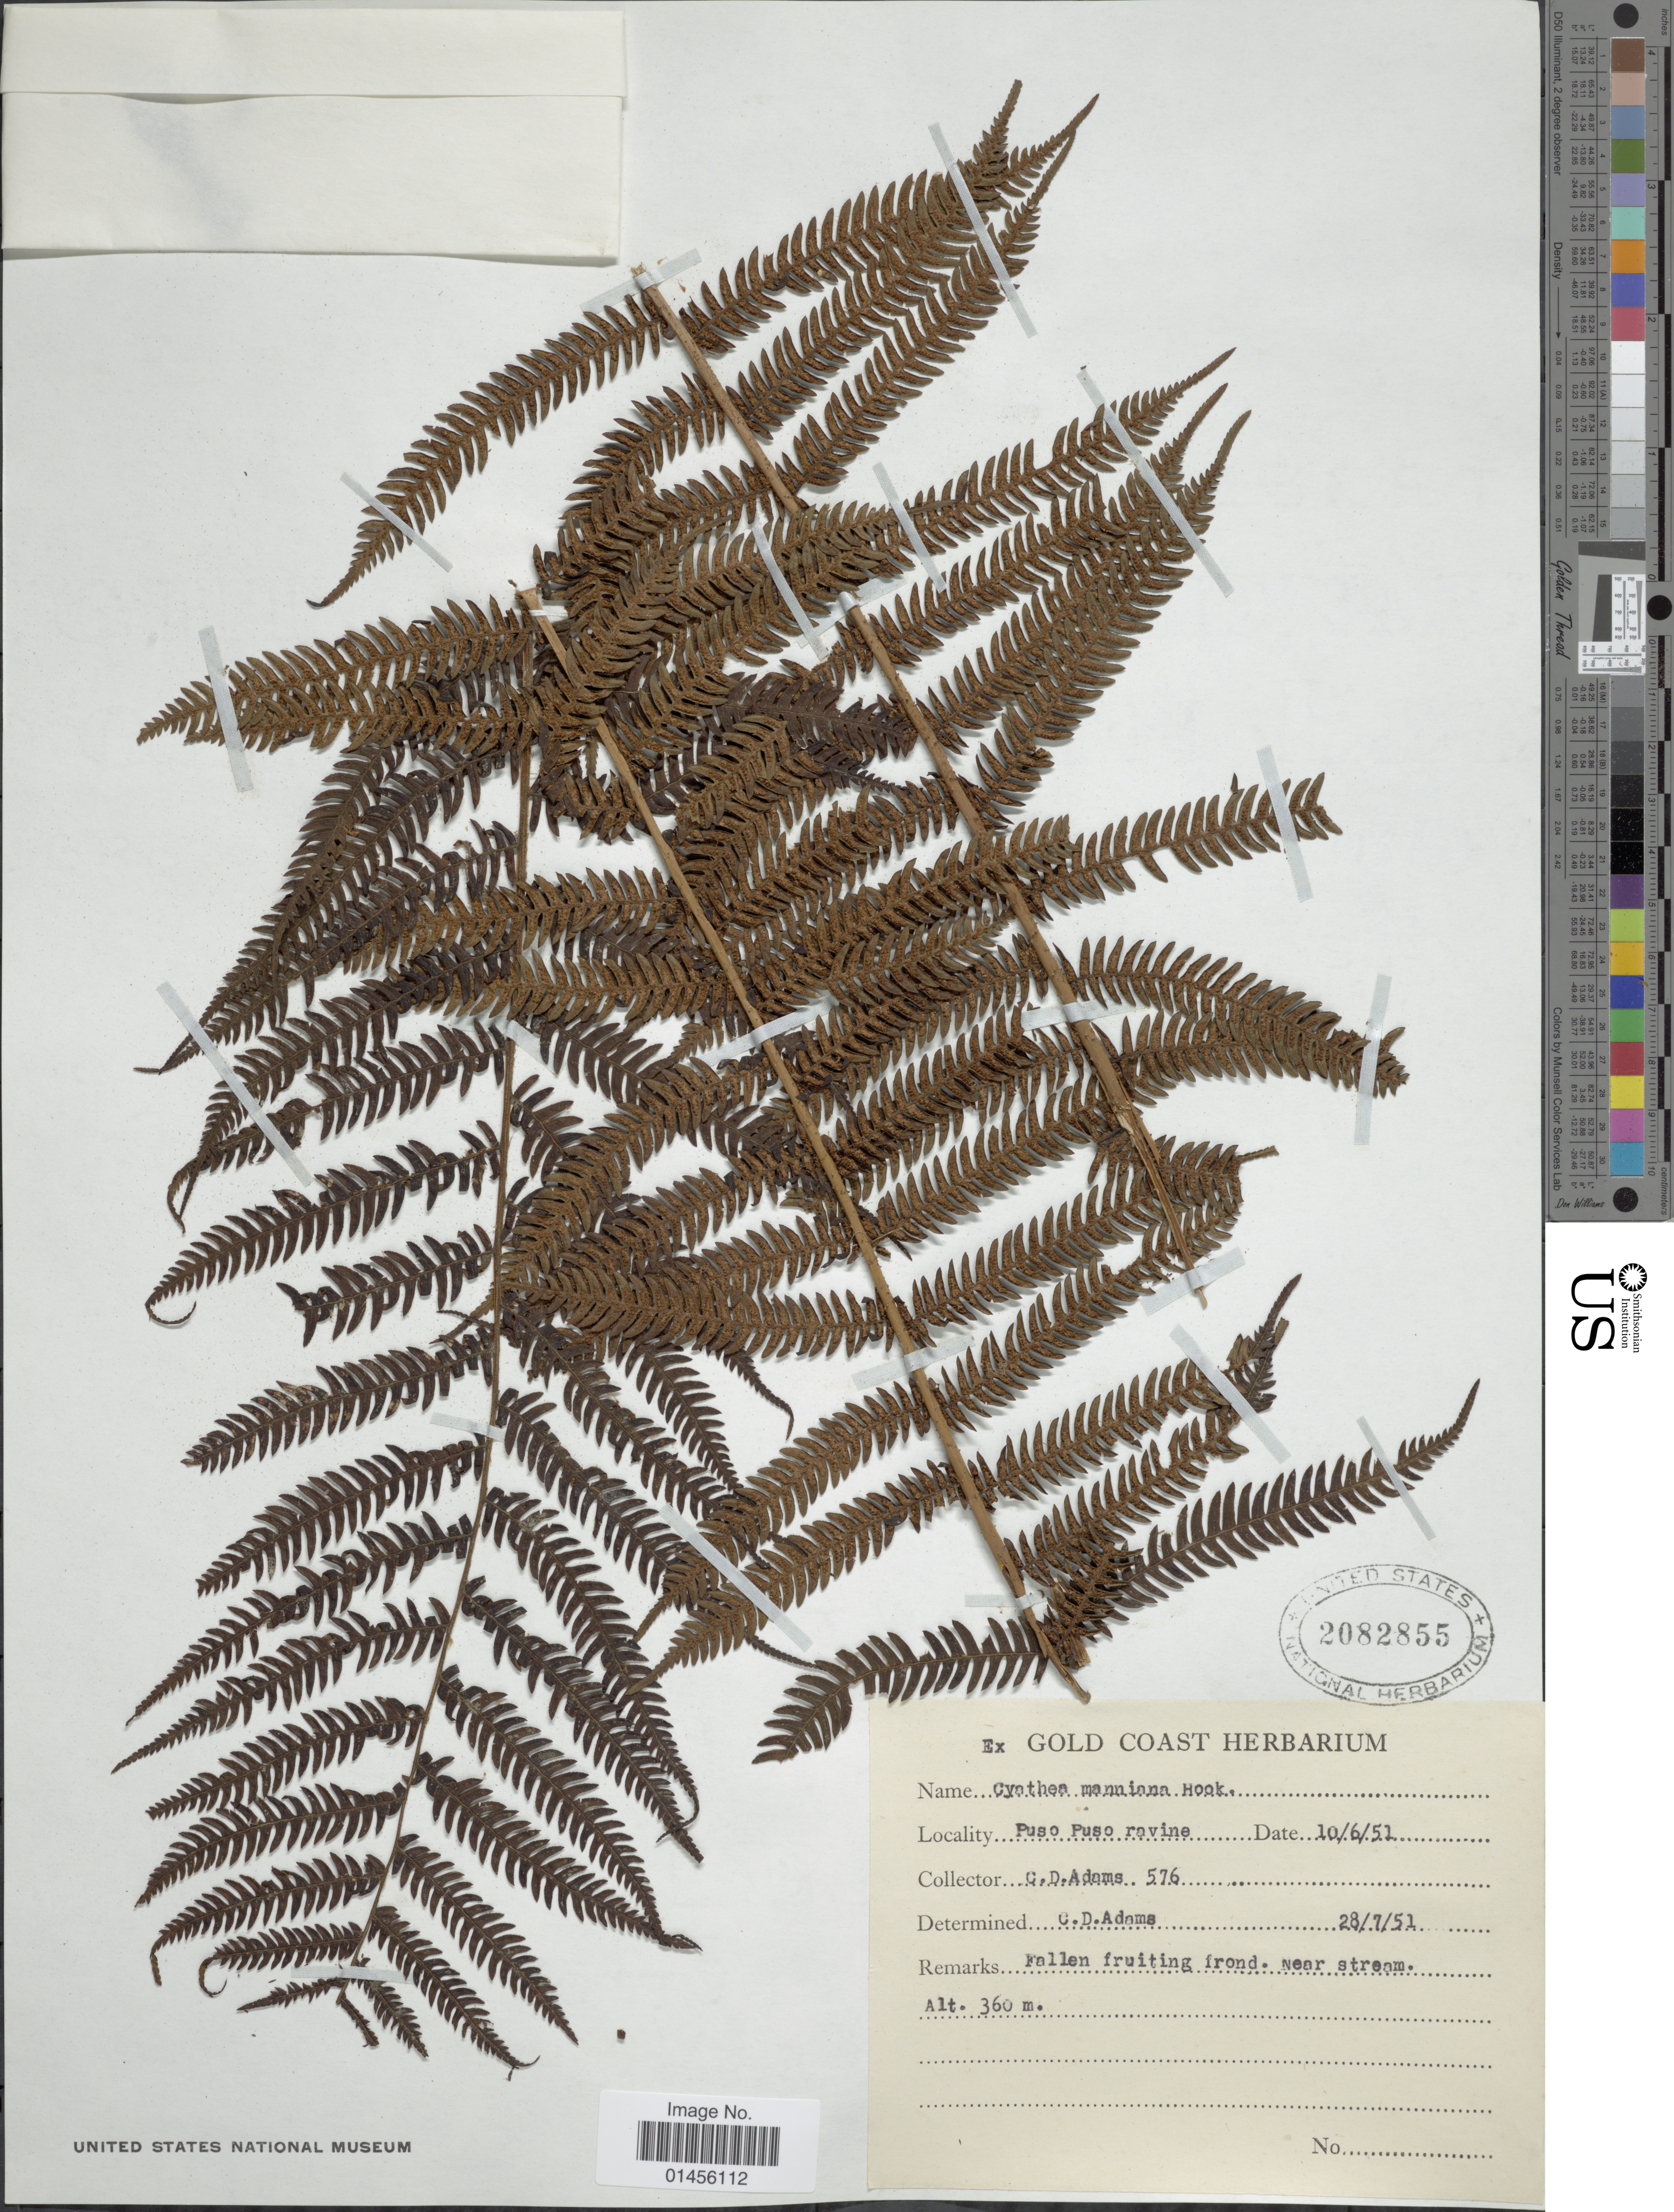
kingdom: Plantae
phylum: Tracheophyta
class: Polypodiopsida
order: Cyatheales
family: Cyatheaceae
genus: Alsophila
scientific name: Alsophila manniana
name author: (Hook.) R.M. Tryon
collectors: C. D. Adams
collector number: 576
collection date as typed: Transcribed d/m/y: 10/6/51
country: Ghana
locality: Puso Puso ravine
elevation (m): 360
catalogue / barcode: US 2082855